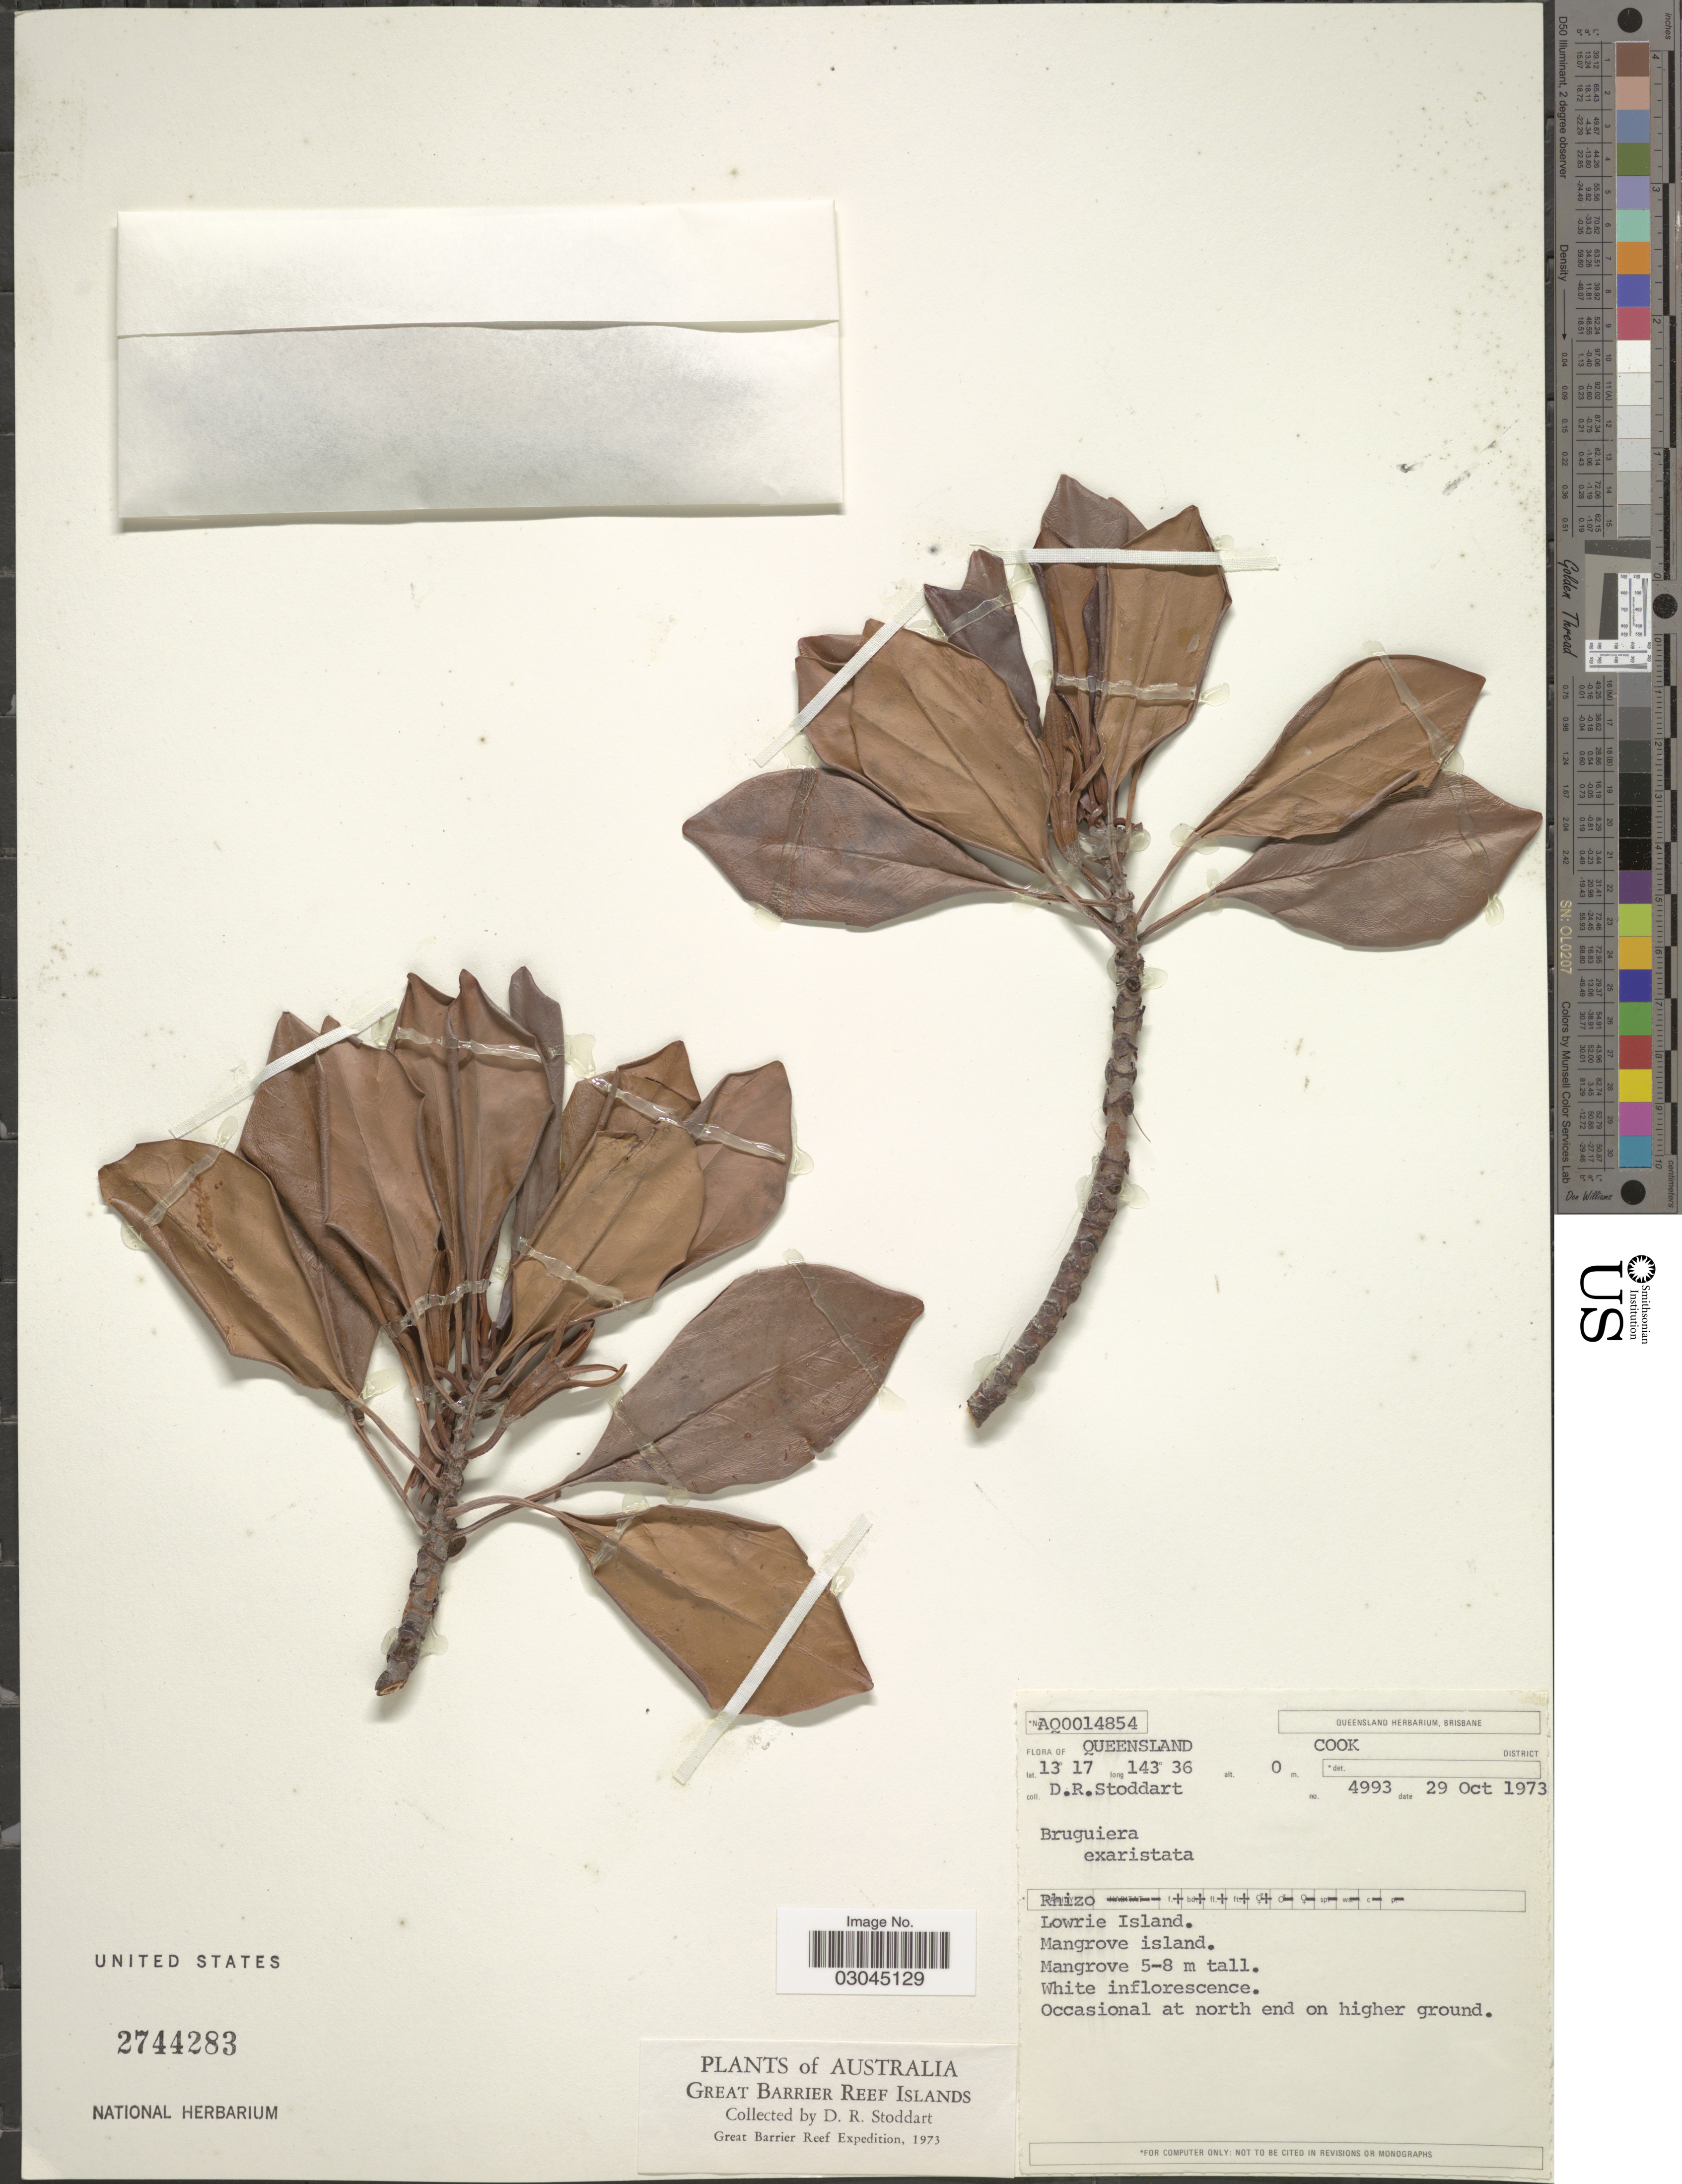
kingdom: Plantae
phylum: Tracheophyta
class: Magnoliopsida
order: Malpighiales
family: Rhizophoraceae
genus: Bruguiera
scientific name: Bruguiera exaristata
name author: Ding Hou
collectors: D. R. Stoddart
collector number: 4993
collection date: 1973-10-29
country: Australia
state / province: Queensland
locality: Cook District. Lowrie Island. Mangrove island. Great Barrier Reef Islands. Great Barrier Reef.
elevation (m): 0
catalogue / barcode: US 2744283